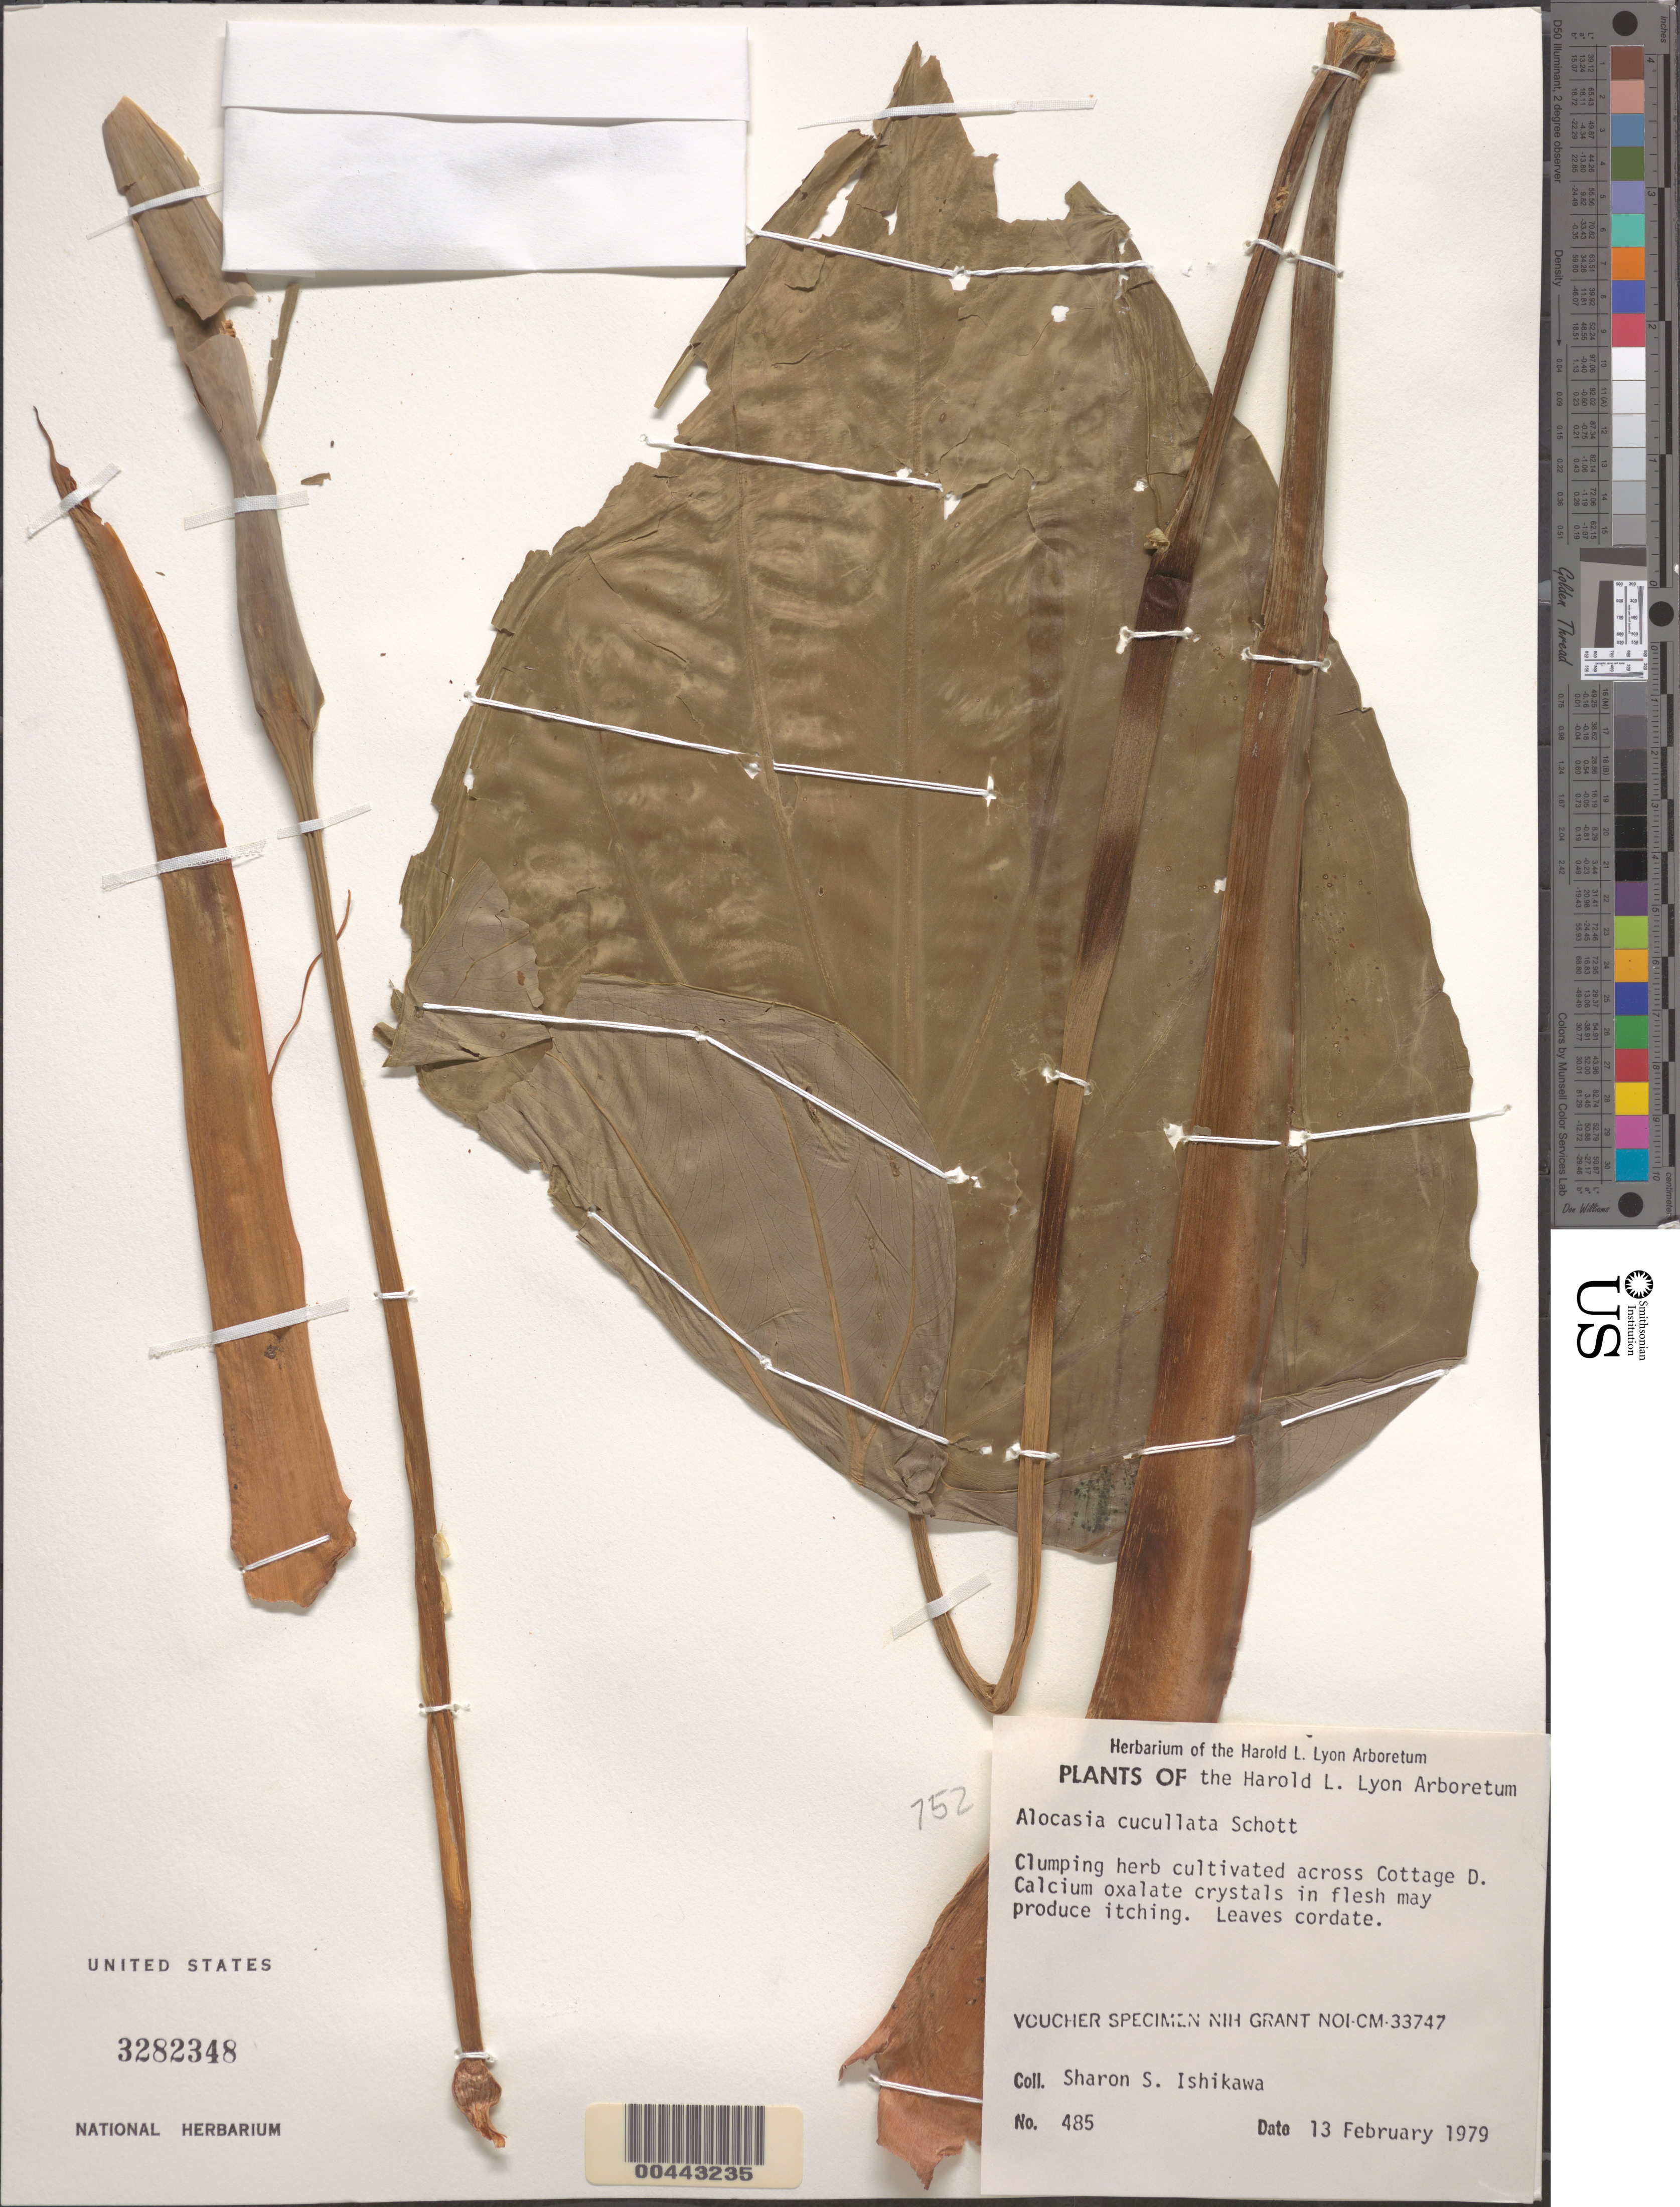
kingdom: Plantae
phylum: Tracheophyta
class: Liliopsida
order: Alismatales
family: Araceae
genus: Alocasia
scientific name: Alocasia cucullata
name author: (Lour.) G. Don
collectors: S. S. Ishikawa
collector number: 485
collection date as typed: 13 Feb 1979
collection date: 1979-02-13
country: United States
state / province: Hawaii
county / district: Honolulu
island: Oahu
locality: H.L. Lyon Arboretum, Cottage D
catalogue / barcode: US 3282348